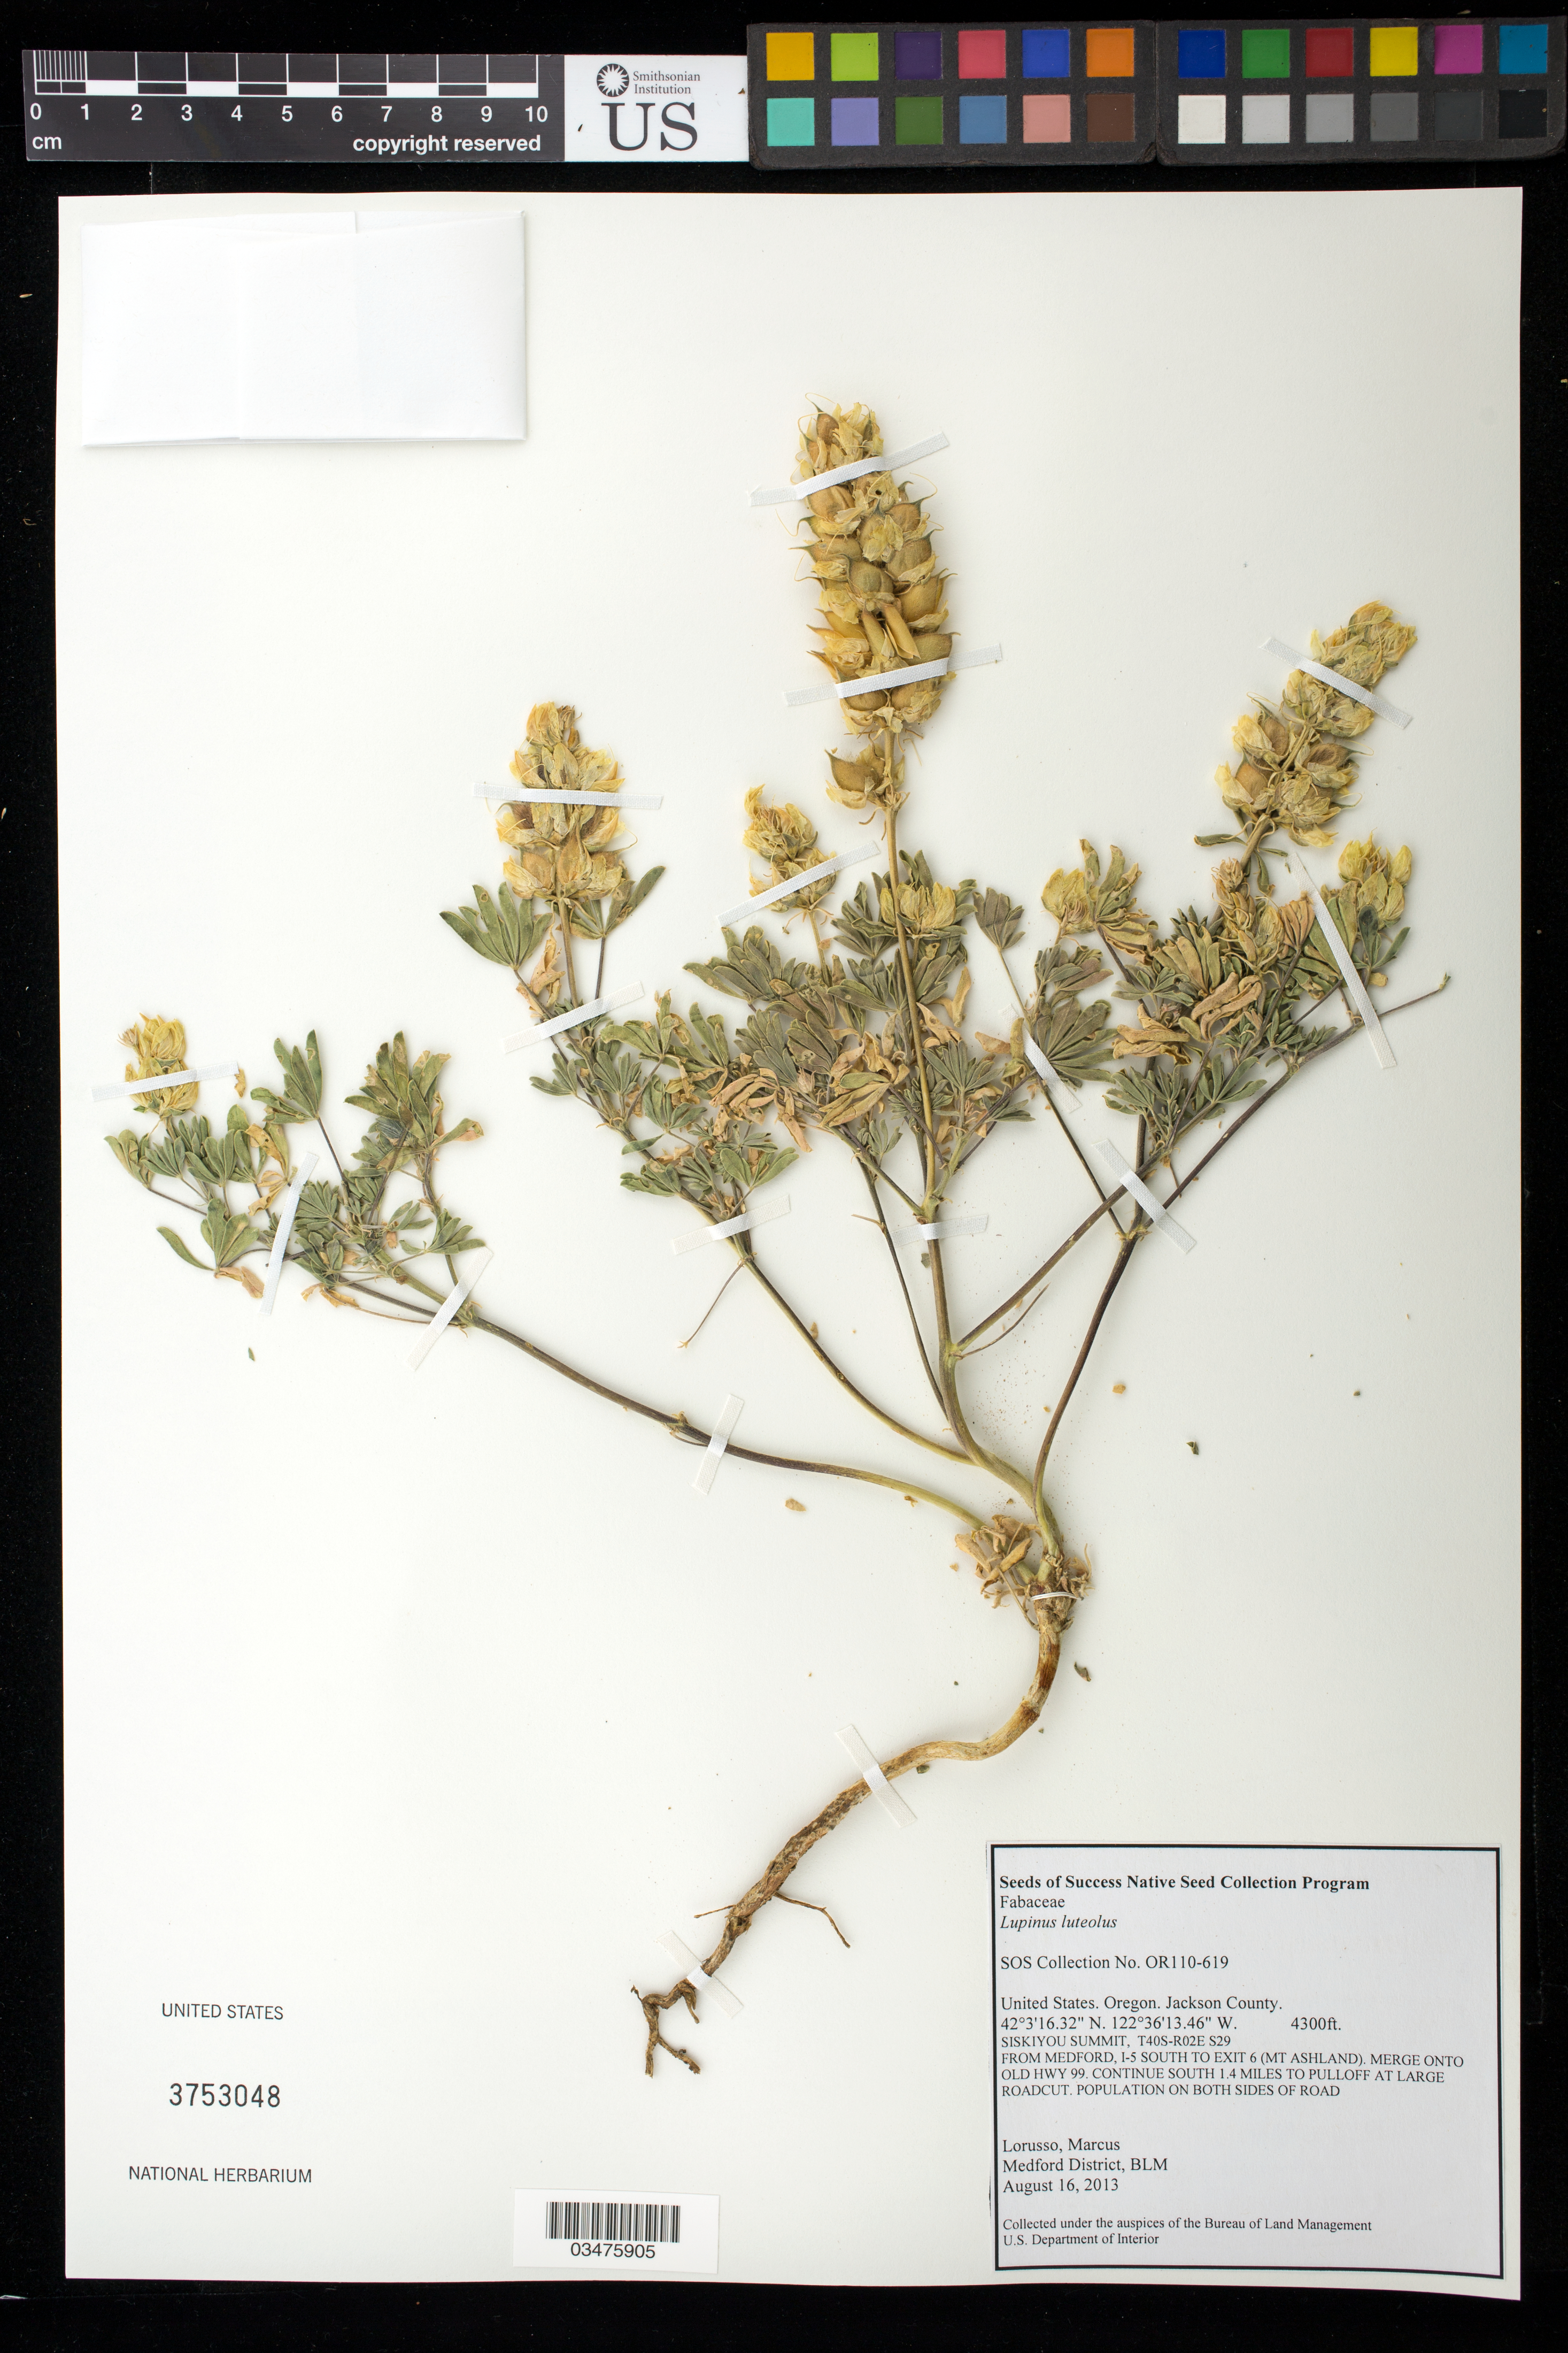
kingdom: Plantae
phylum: Tracheophyta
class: Magnoliopsida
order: Fabales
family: Fabaceae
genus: Lupinus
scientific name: Lupinus luteolus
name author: Kellogg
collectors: M. Lorusso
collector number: OR110-619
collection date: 2013-08-16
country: United States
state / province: Oregon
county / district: Jackson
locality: Siskiyou Summit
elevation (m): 1311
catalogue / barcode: US 3753048